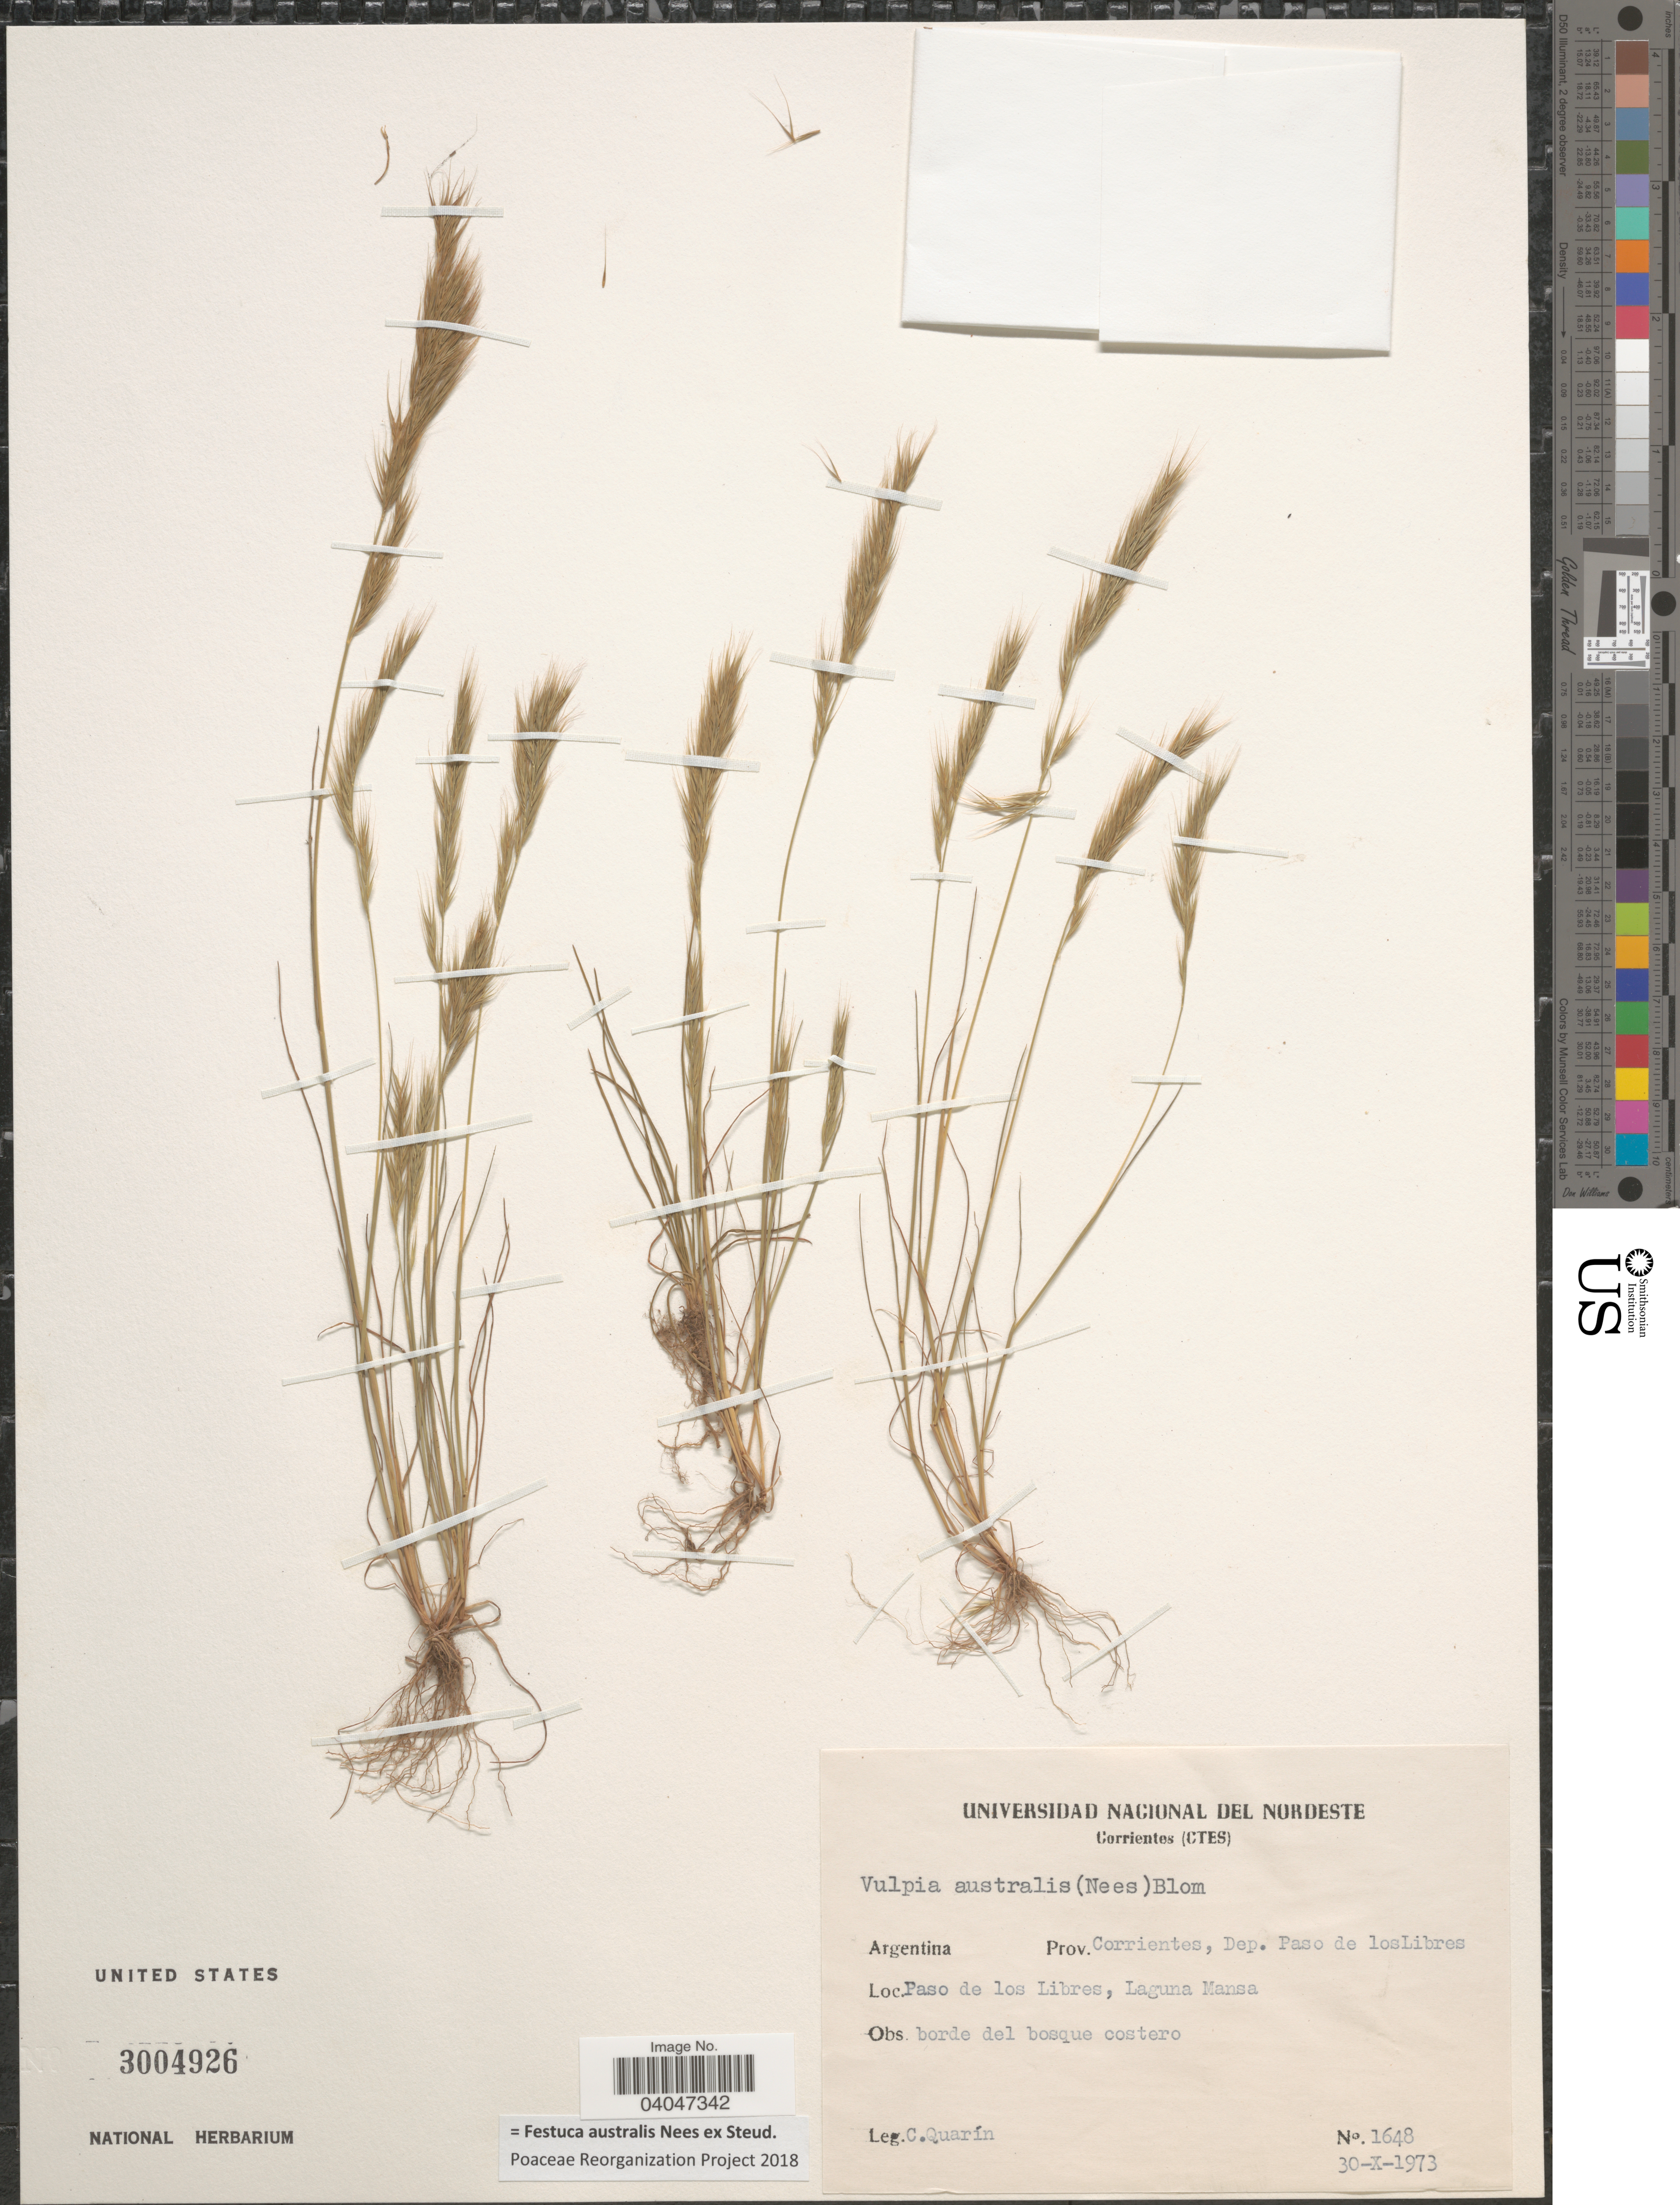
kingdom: Plantae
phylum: Tracheophyta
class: Liliopsida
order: Poales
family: Poaceae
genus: Festuca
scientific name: Festuca australis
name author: Nees ex Steud.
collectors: C. Quarin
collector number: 1648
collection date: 1973-10-30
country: Argentina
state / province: Corrientes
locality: Dep. Paso de losLibres. Paso de los Libres, Laguna Mansa.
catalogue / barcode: US 3004926